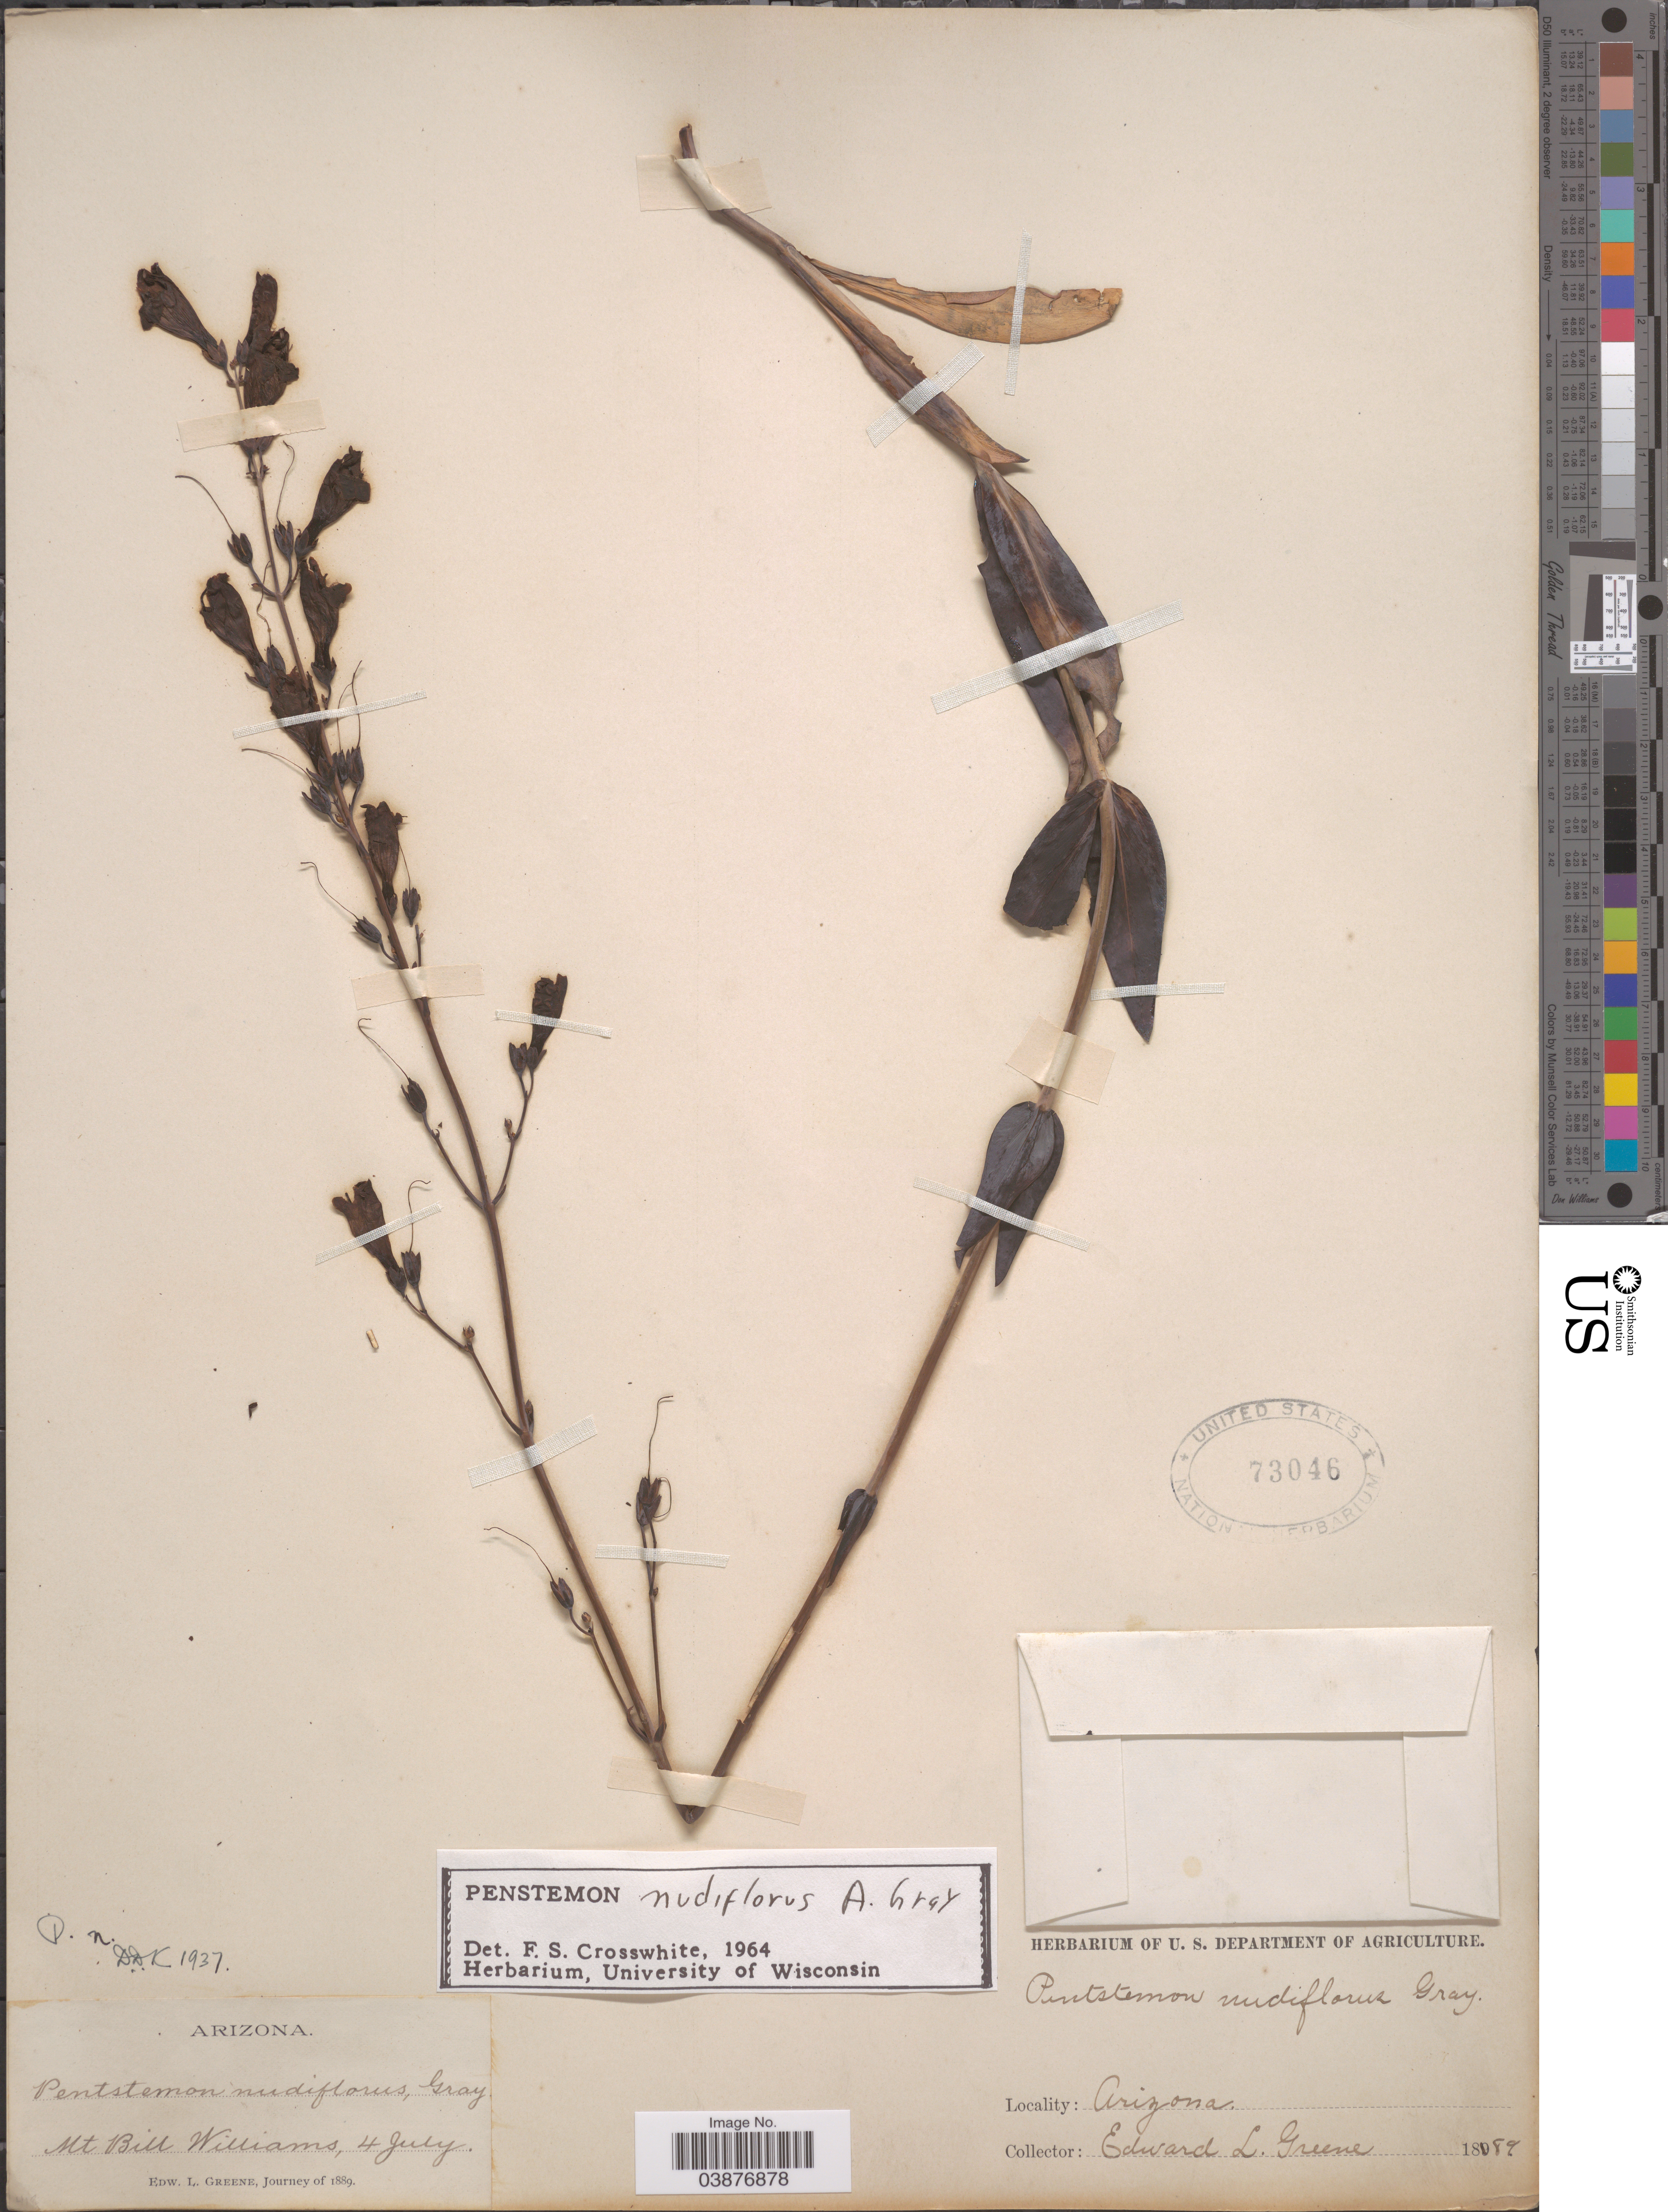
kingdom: Plantae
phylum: Tracheophyta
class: Magnoliopsida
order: Lamiales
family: Plantaginaceae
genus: Penstemon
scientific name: Penstemon nudiflorus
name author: A. Gray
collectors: E. L. Greene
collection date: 1889-07-04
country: United States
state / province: Arizona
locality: Mt Bill Williams.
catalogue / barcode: US 73046